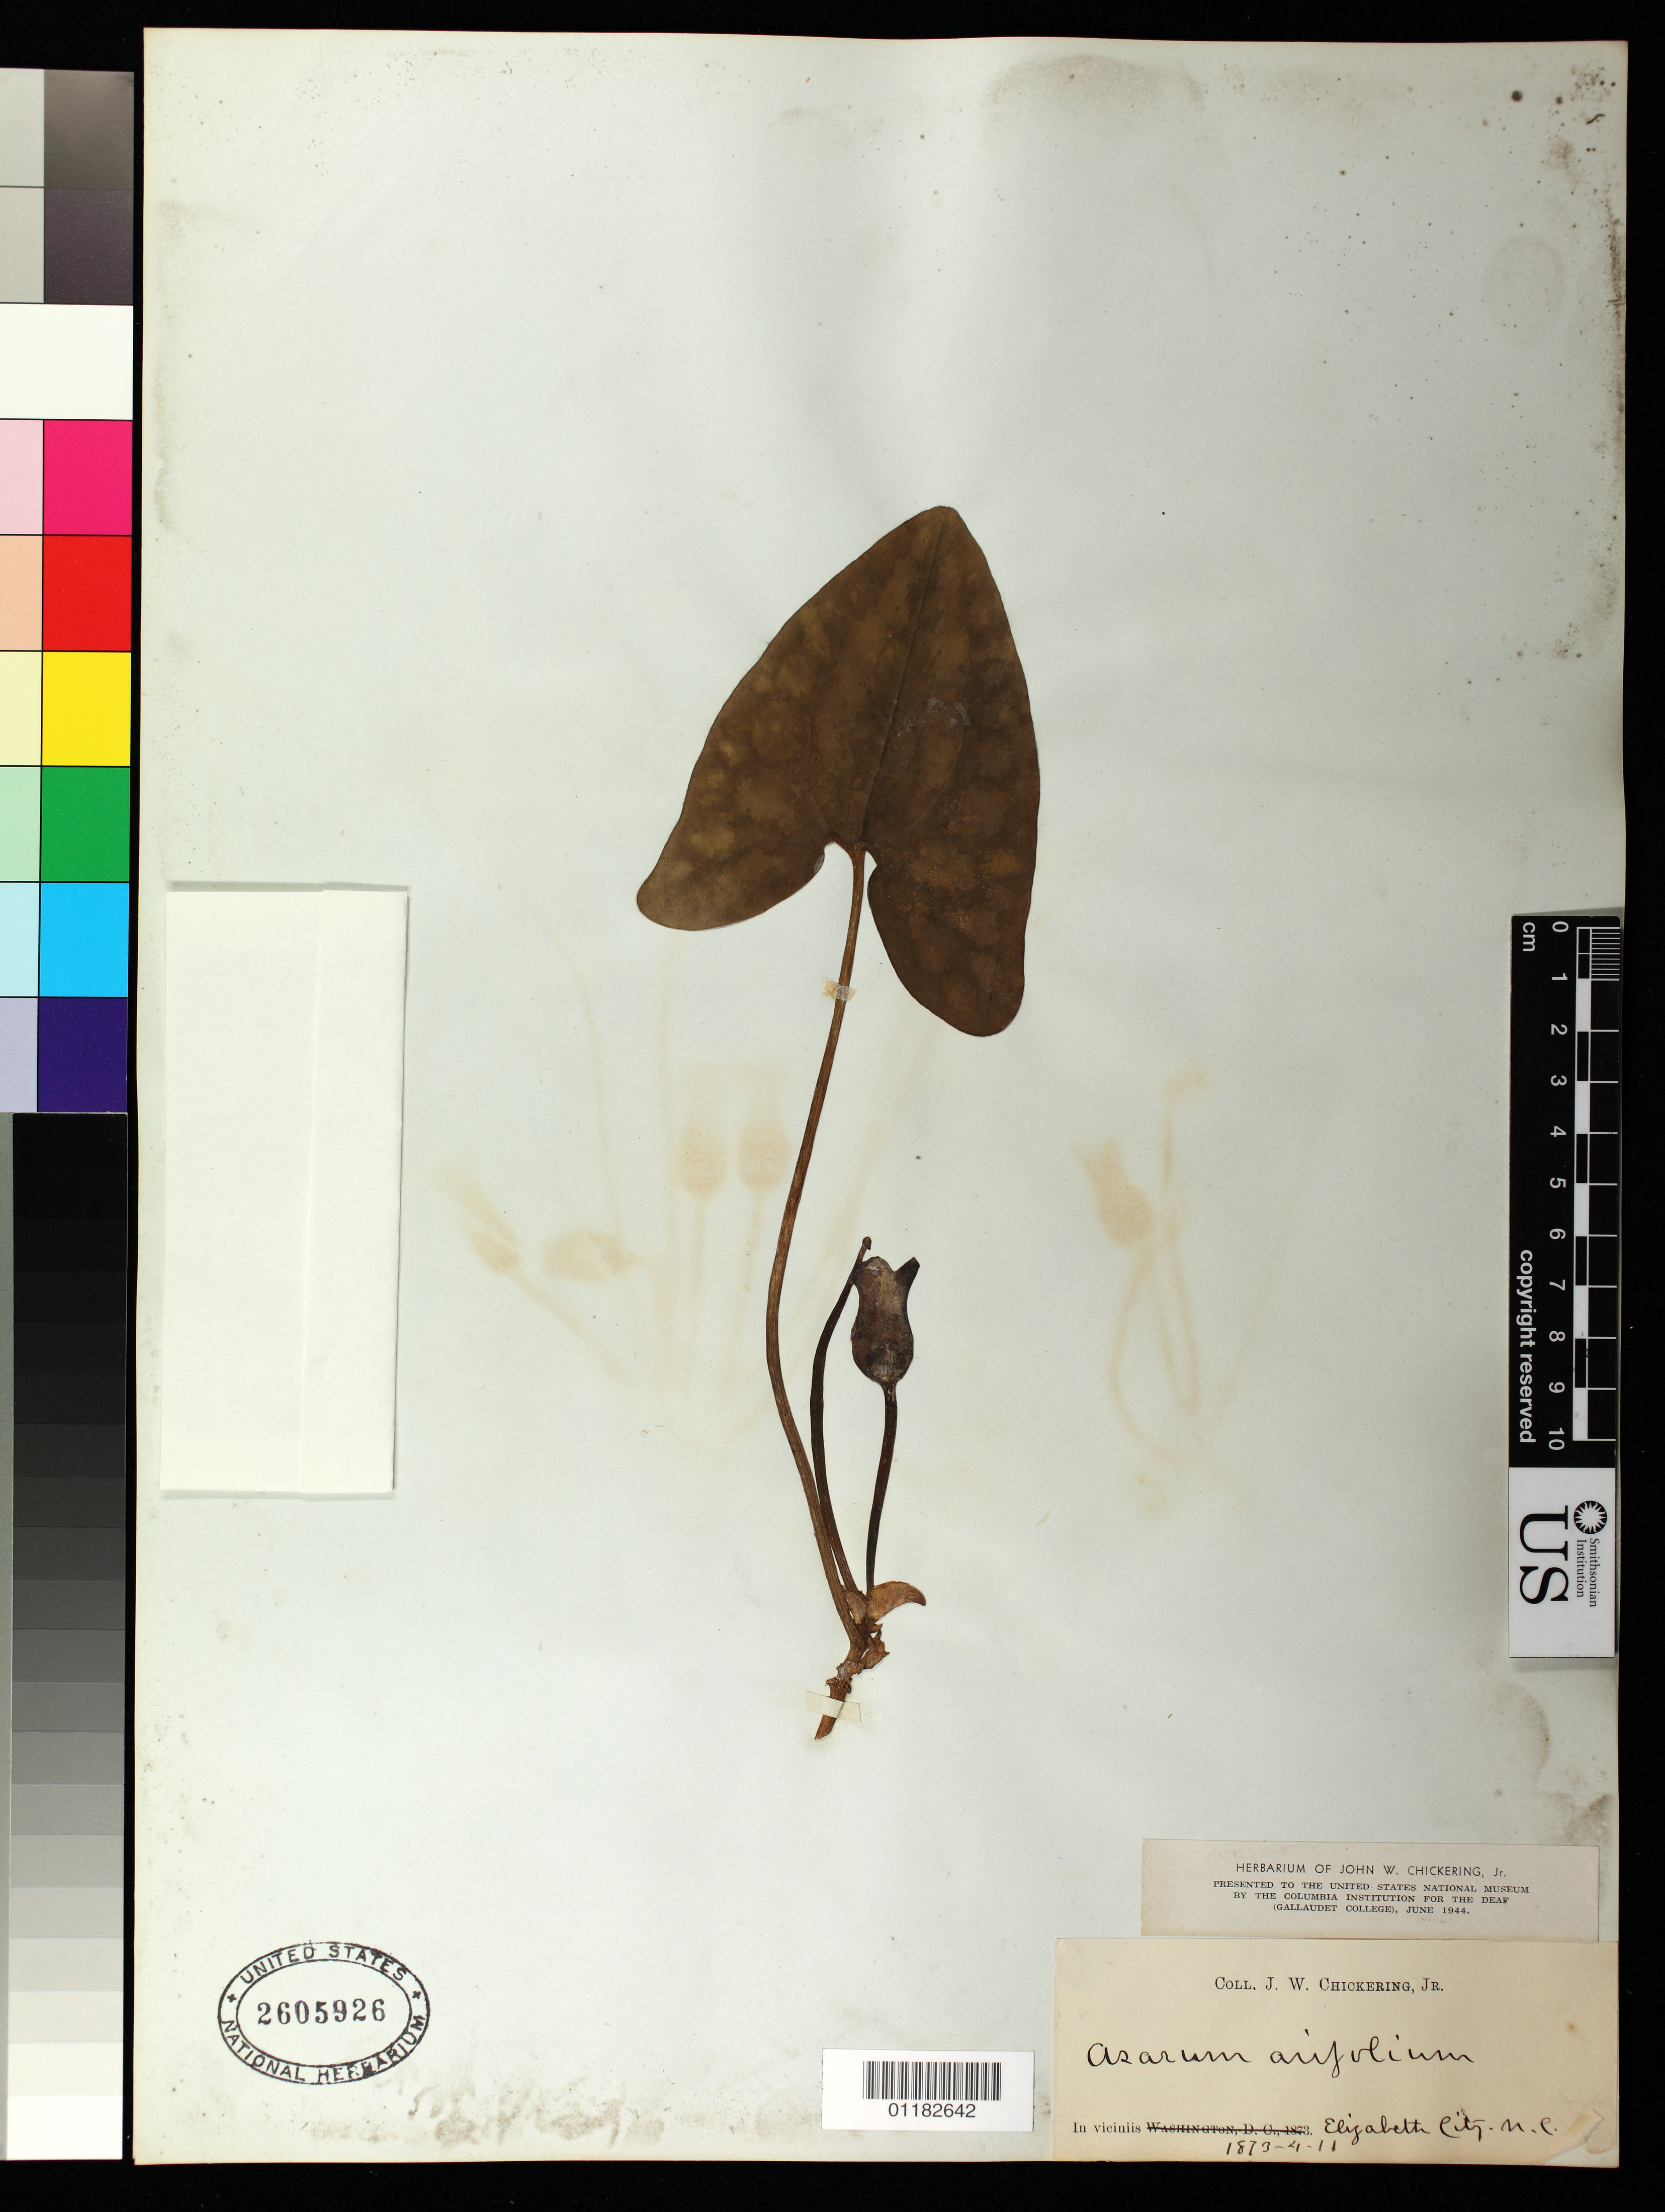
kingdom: Plantae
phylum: Tracheophyta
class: Magnoliopsida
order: Piperales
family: Aristolochiaceae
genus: Hexastylis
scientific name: Hexastylis arifolia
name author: (Michx.) Small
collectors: J. Chickering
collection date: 1873-04-11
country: United States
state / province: North Carolina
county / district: Pasquotank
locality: Elizabeth City, Pasquotank County.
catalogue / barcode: US 2605926